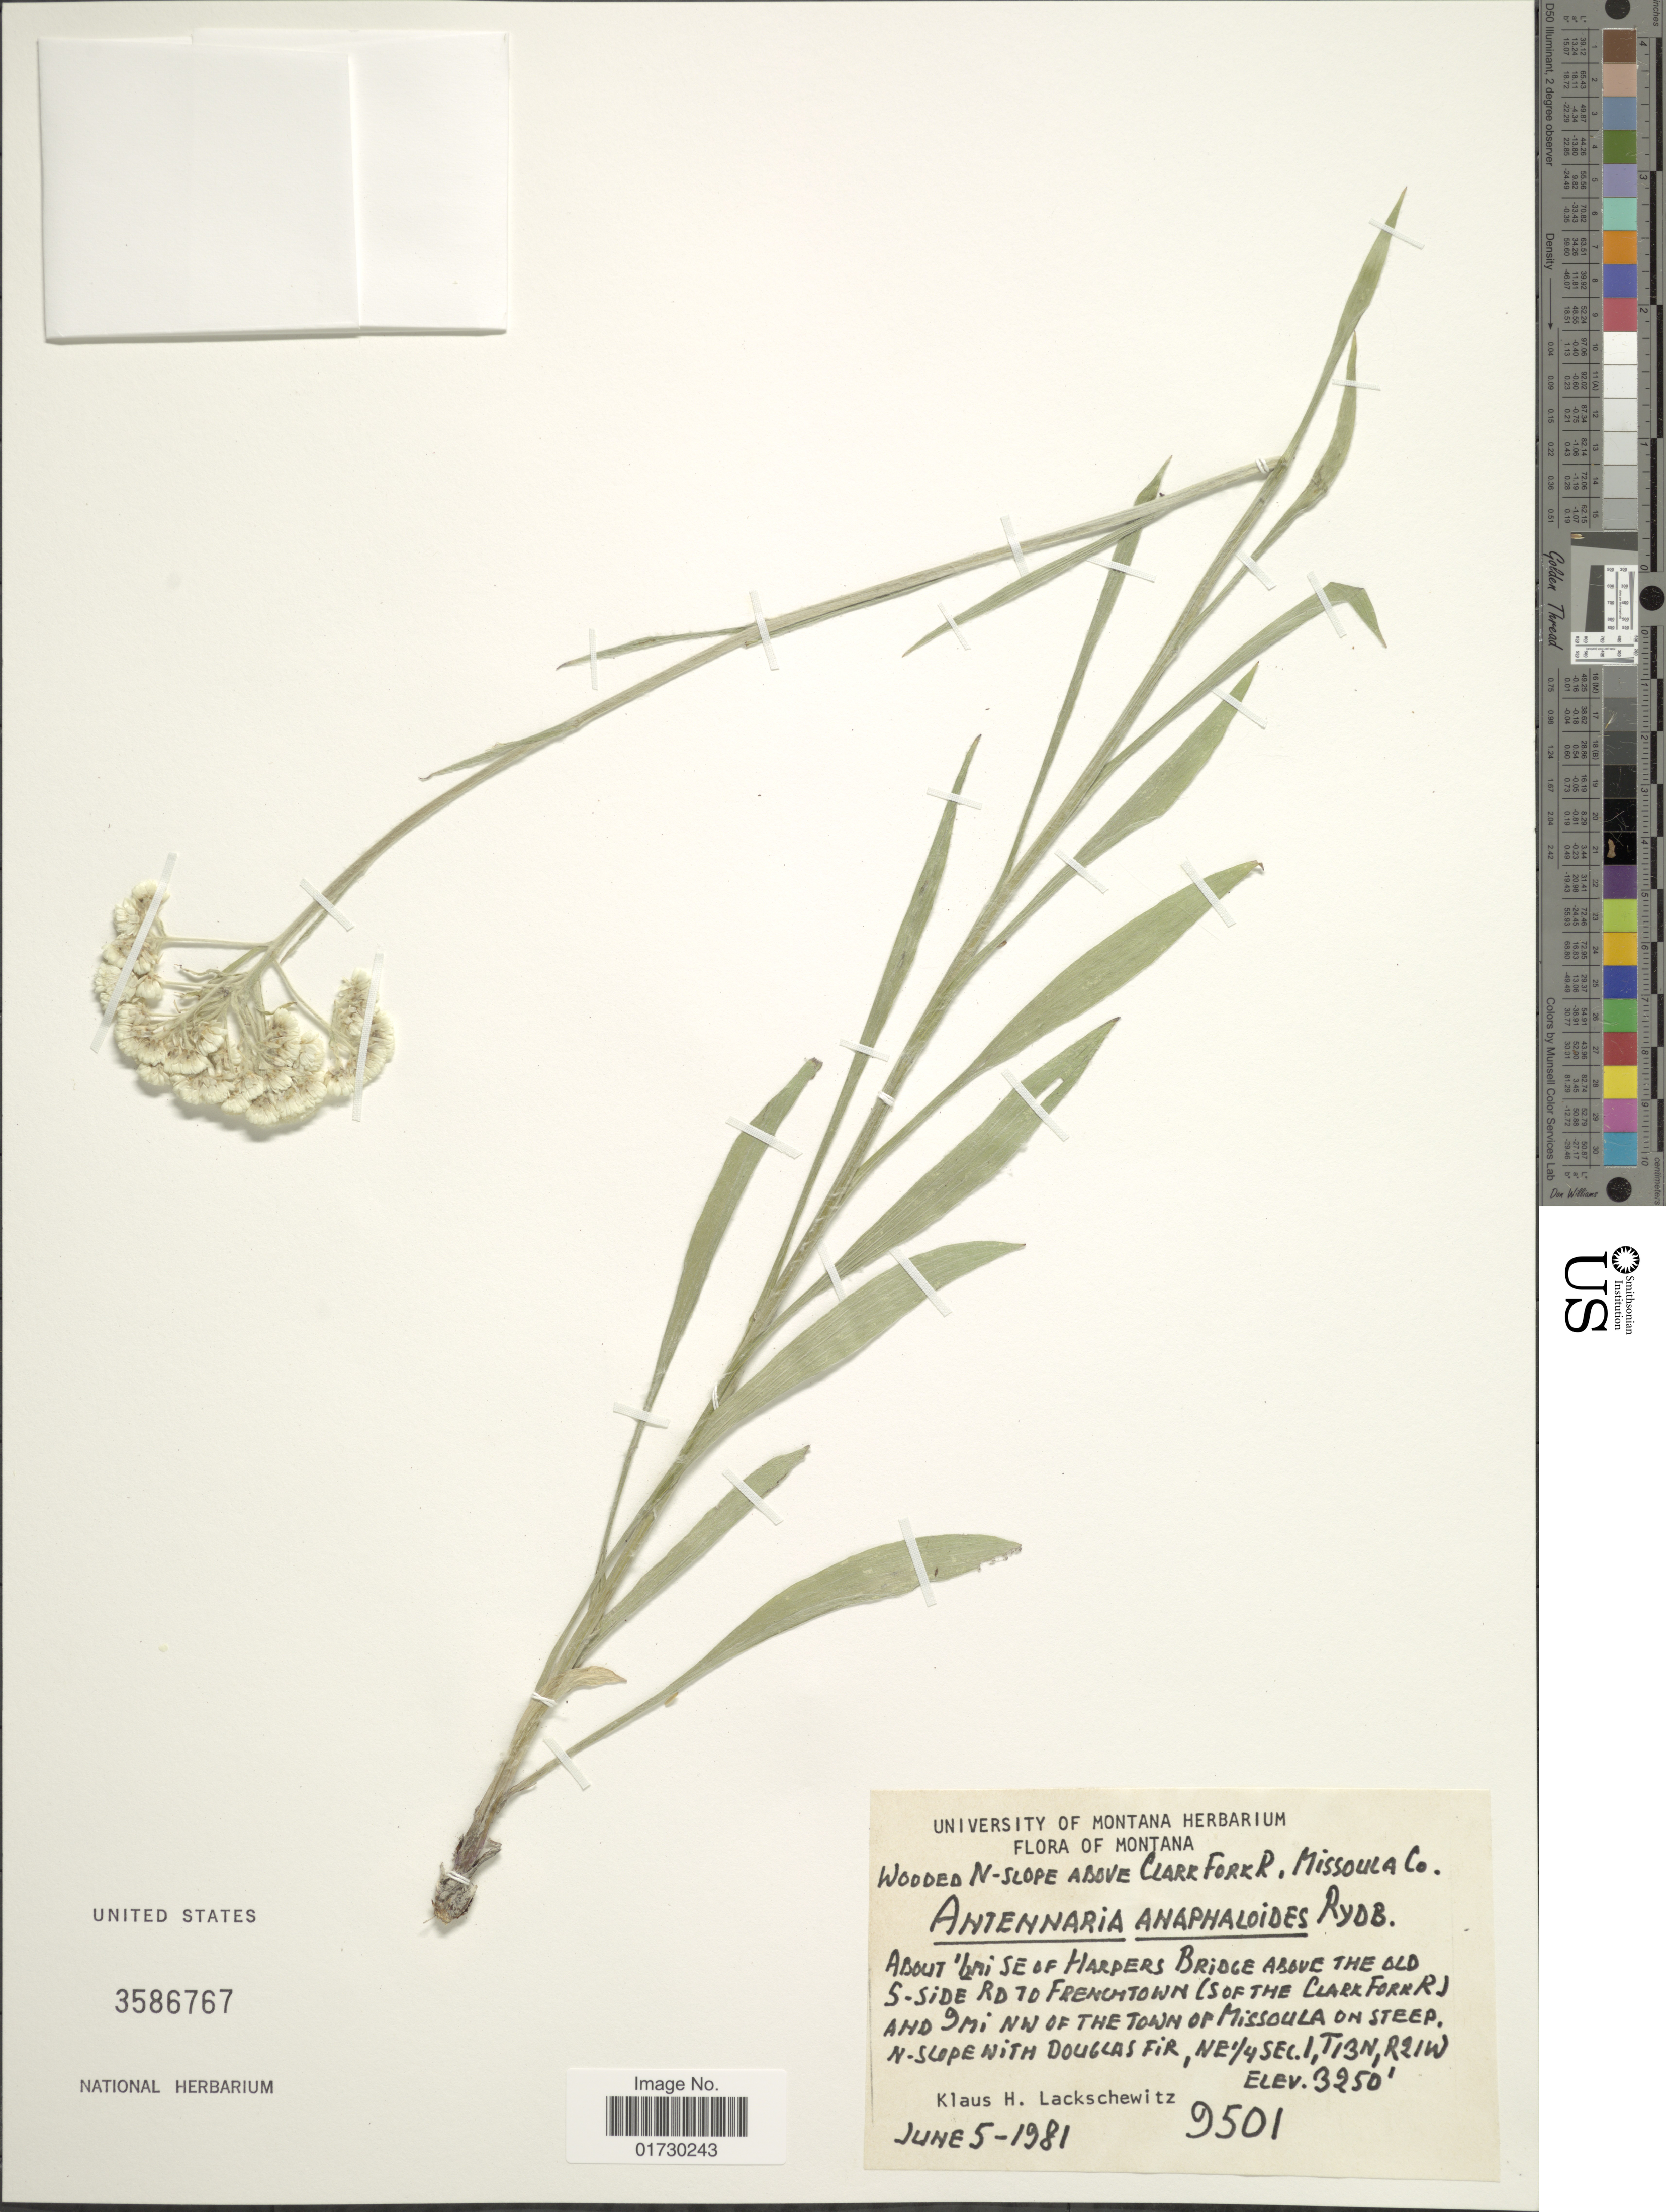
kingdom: Plantae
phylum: Tracheophyta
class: Magnoliopsida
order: Asterales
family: Asteraceae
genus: Antennaria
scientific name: Antennaria anaphaloides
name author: Rydb.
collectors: K. Lackschewitz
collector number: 9501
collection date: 1981-06-05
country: United States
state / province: Montana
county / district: Missoula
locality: About 6 mi SE of Haroers Bridge above the olf S-side Rd to Frenchtown ( S of the Clark Forrr) and 9 mi NW of Missoula on steep, N-slope with Douglas Fir, NE ¼ Sec. 1, T13N,. R21 W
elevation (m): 991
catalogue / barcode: US 3586767